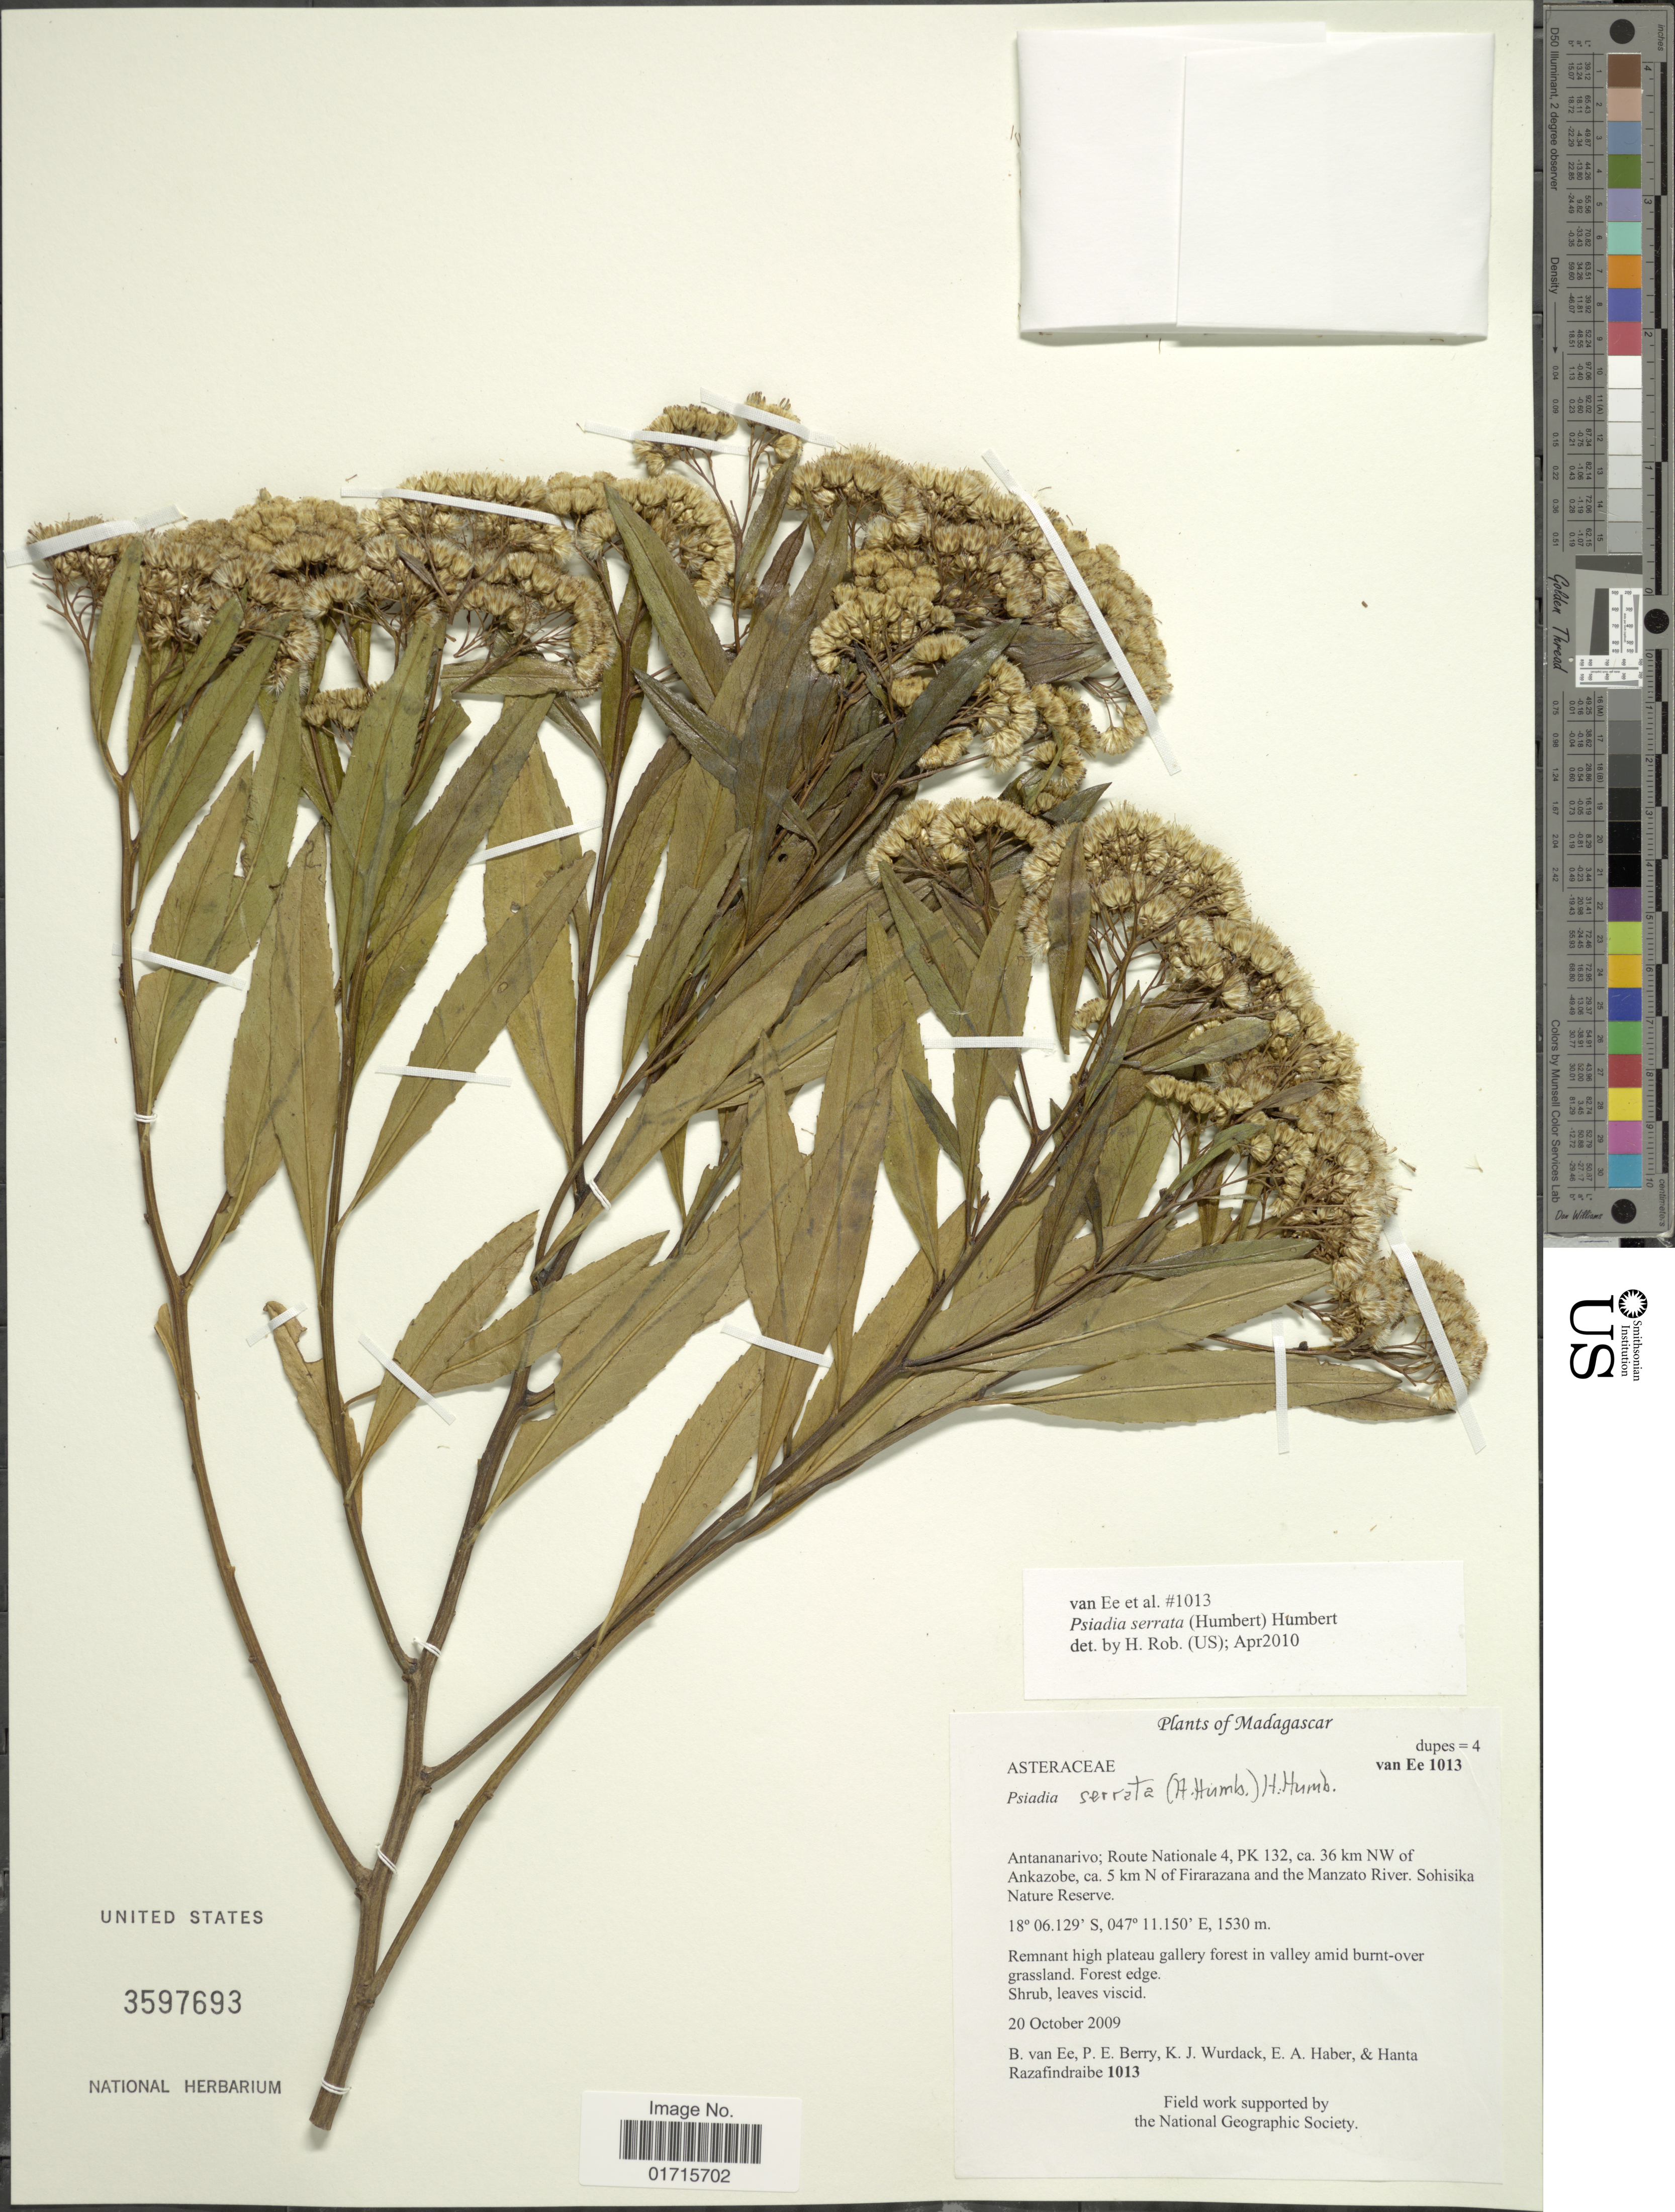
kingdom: Plantae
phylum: Tracheophyta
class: Magnoliopsida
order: Asterales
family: Asteraceae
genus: Psiadia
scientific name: Psiadia serrata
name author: (Humbert) Humbert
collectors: B. van Ee, P. E. Berry, K. Wurdack, E. Haber & H. Razafindraibe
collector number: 1013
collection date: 2009-10-20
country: Madagascar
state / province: Analamanga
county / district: Ankazobe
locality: Antananarivo; Route Nationale 4, PK 132, ca. 36 km NW of Ankazobe, ca. 5 km N of Firaraana and the manzato River. Sohisika Nature Reserve.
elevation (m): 1530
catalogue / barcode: US 3597693